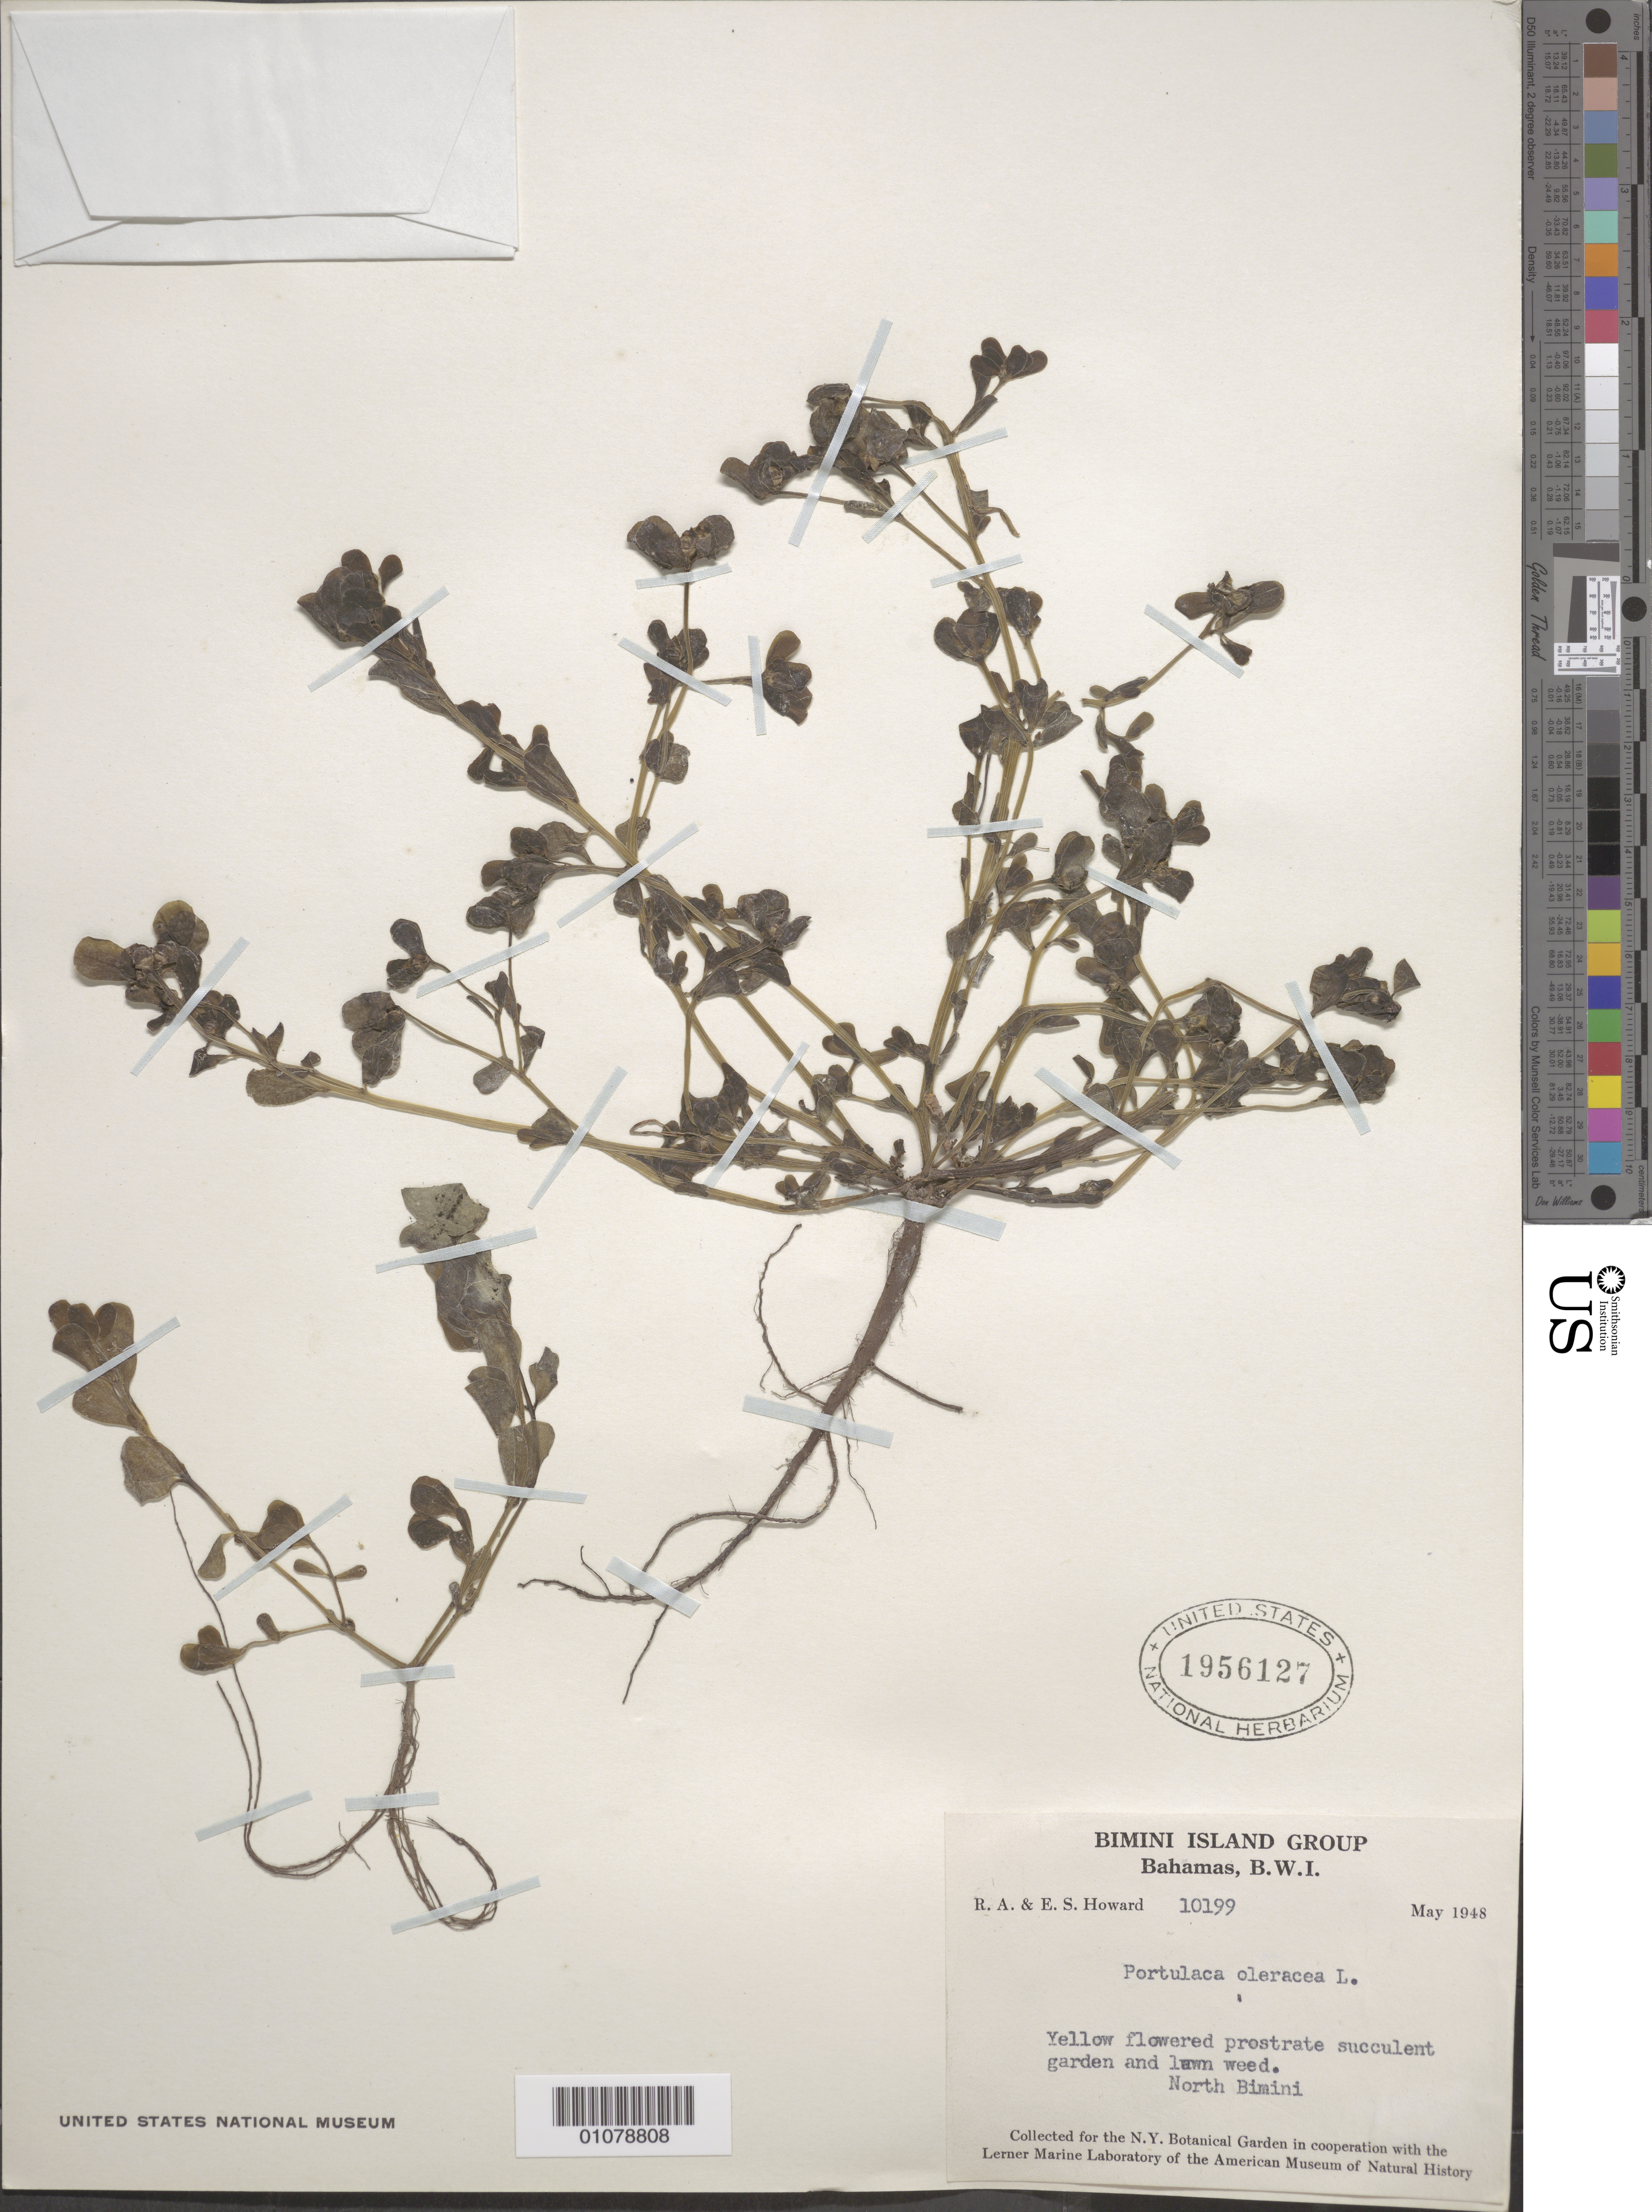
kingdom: Plantae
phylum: Tracheophyta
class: Magnoliopsida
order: Caryophyllales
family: Portulacaceae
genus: Portulaca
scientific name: Portulaca oleracea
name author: L.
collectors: E. S. Howard & E. S. Howard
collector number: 10199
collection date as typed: May 1948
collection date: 1948-05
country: Bahamas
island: North Bimini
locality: North BInini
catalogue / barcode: US 1956127